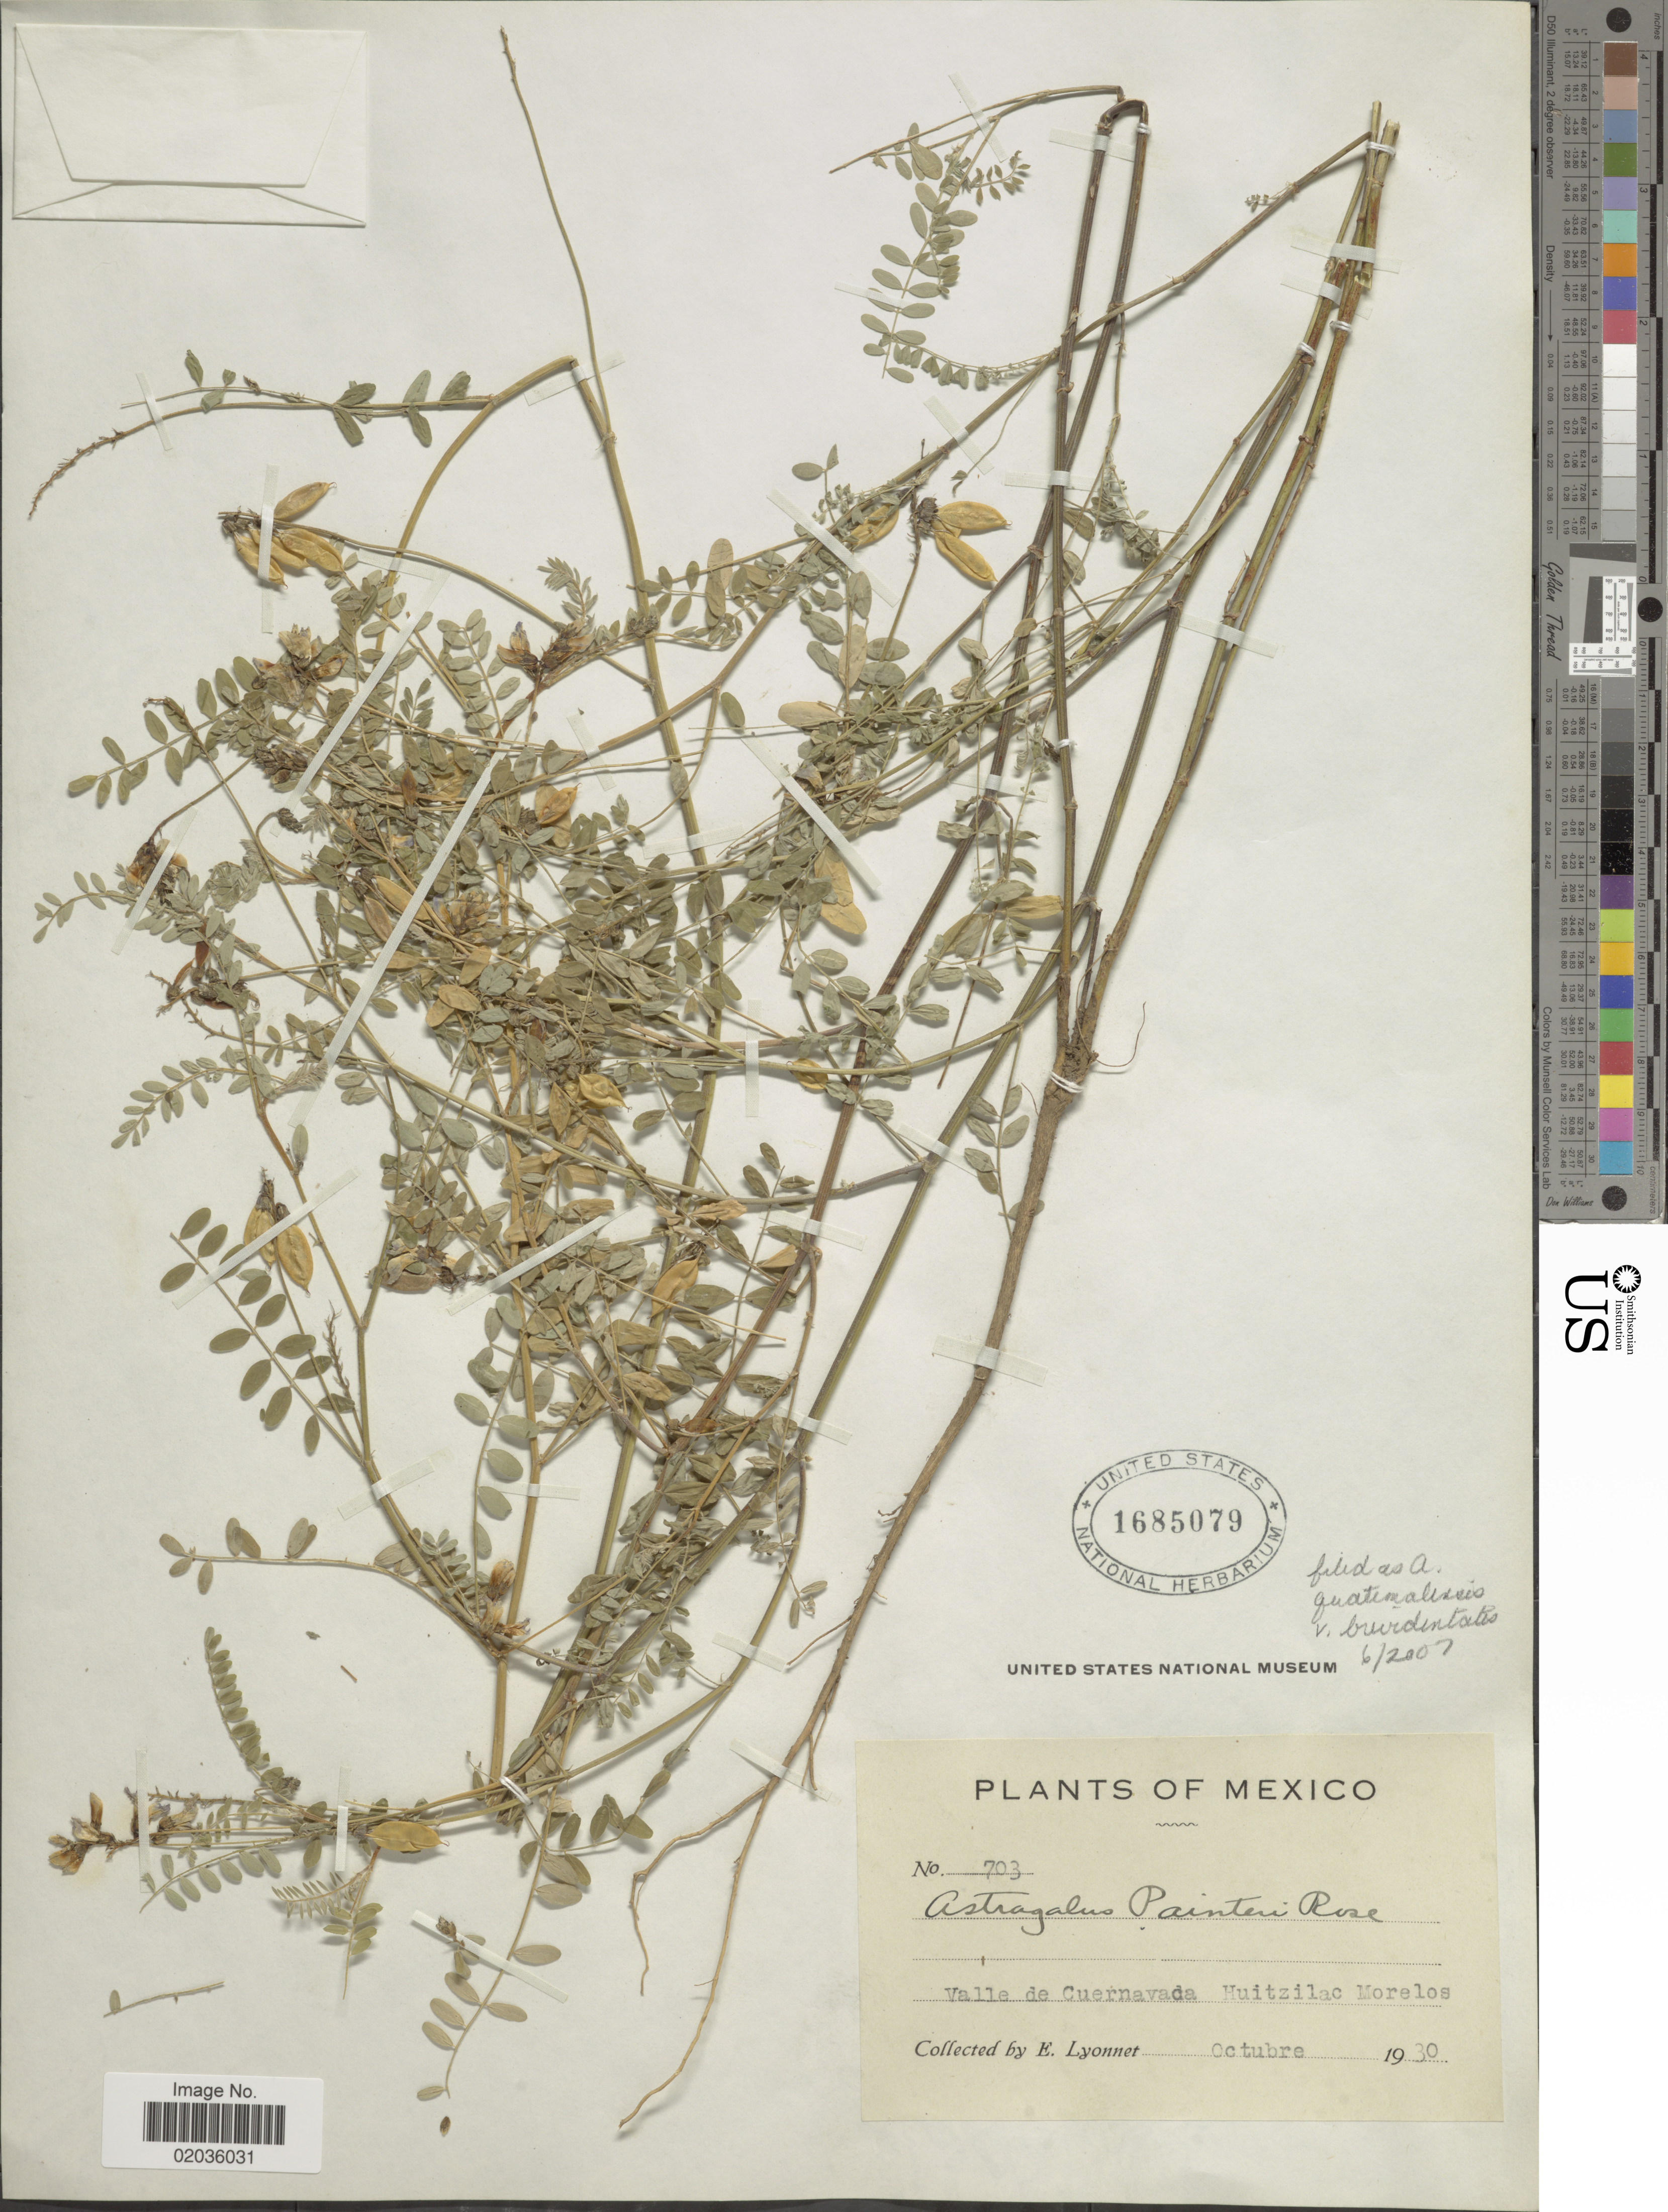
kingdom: Plantae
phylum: Tracheophyta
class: Magnoliopsida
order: Fabales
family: Fabaceae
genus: Astragalus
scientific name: Astragalus guatemalensis var. brevidentatus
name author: (Hemsl.) Barneby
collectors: E. Lyonnet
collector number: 703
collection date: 1930-10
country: Mexico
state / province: Morelos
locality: Mexico, valle de Cuernavada, Huitzilac Morelos.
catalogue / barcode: US 1685079